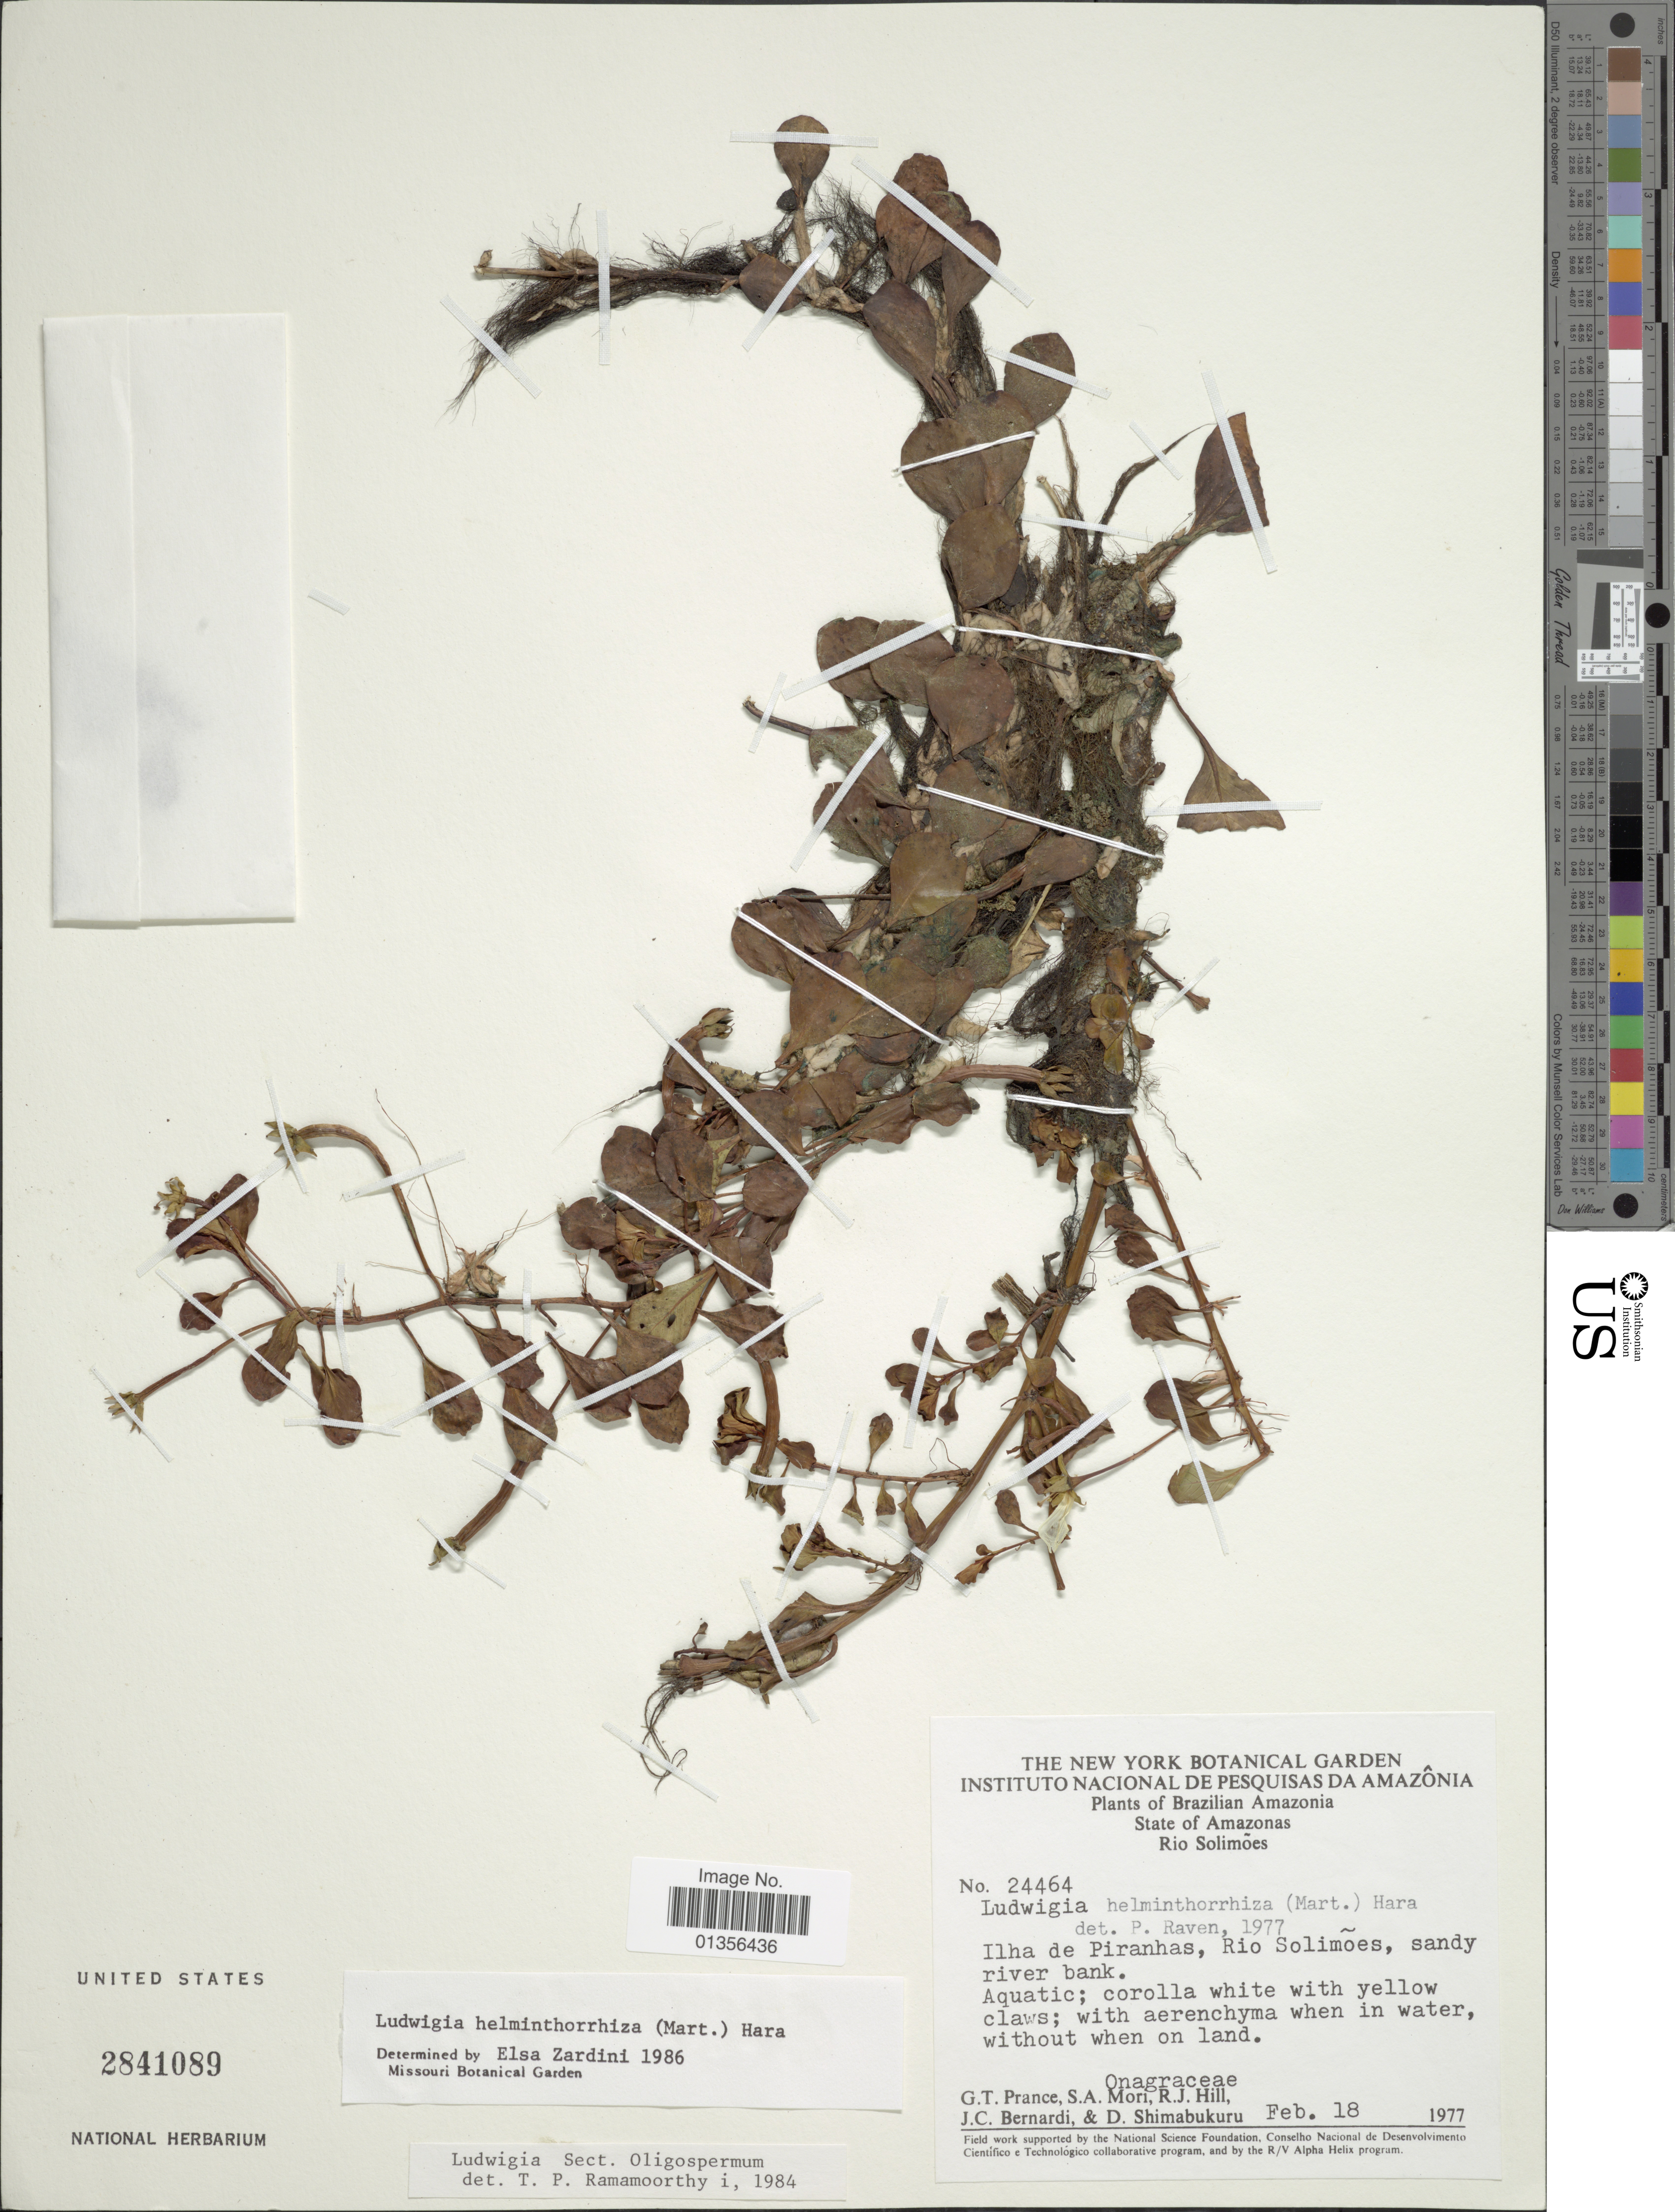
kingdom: Plantae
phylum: Tracheophyta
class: Magnoliopsida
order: Myrtales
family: Onagraceae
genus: Ludwigia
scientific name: Ludwigia helminthorrhiza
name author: (Mart.) H. Hara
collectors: G. T. Prance, S. Mori, R. J. Hill, J. C. Bernardi & D. Shimabukuru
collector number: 24464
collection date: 1977-02-18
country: Brazil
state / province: Amazonas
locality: Brazilian Amazonia, Rio Solimões, Ilha de Piranhas, sandy river bank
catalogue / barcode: US 2841089